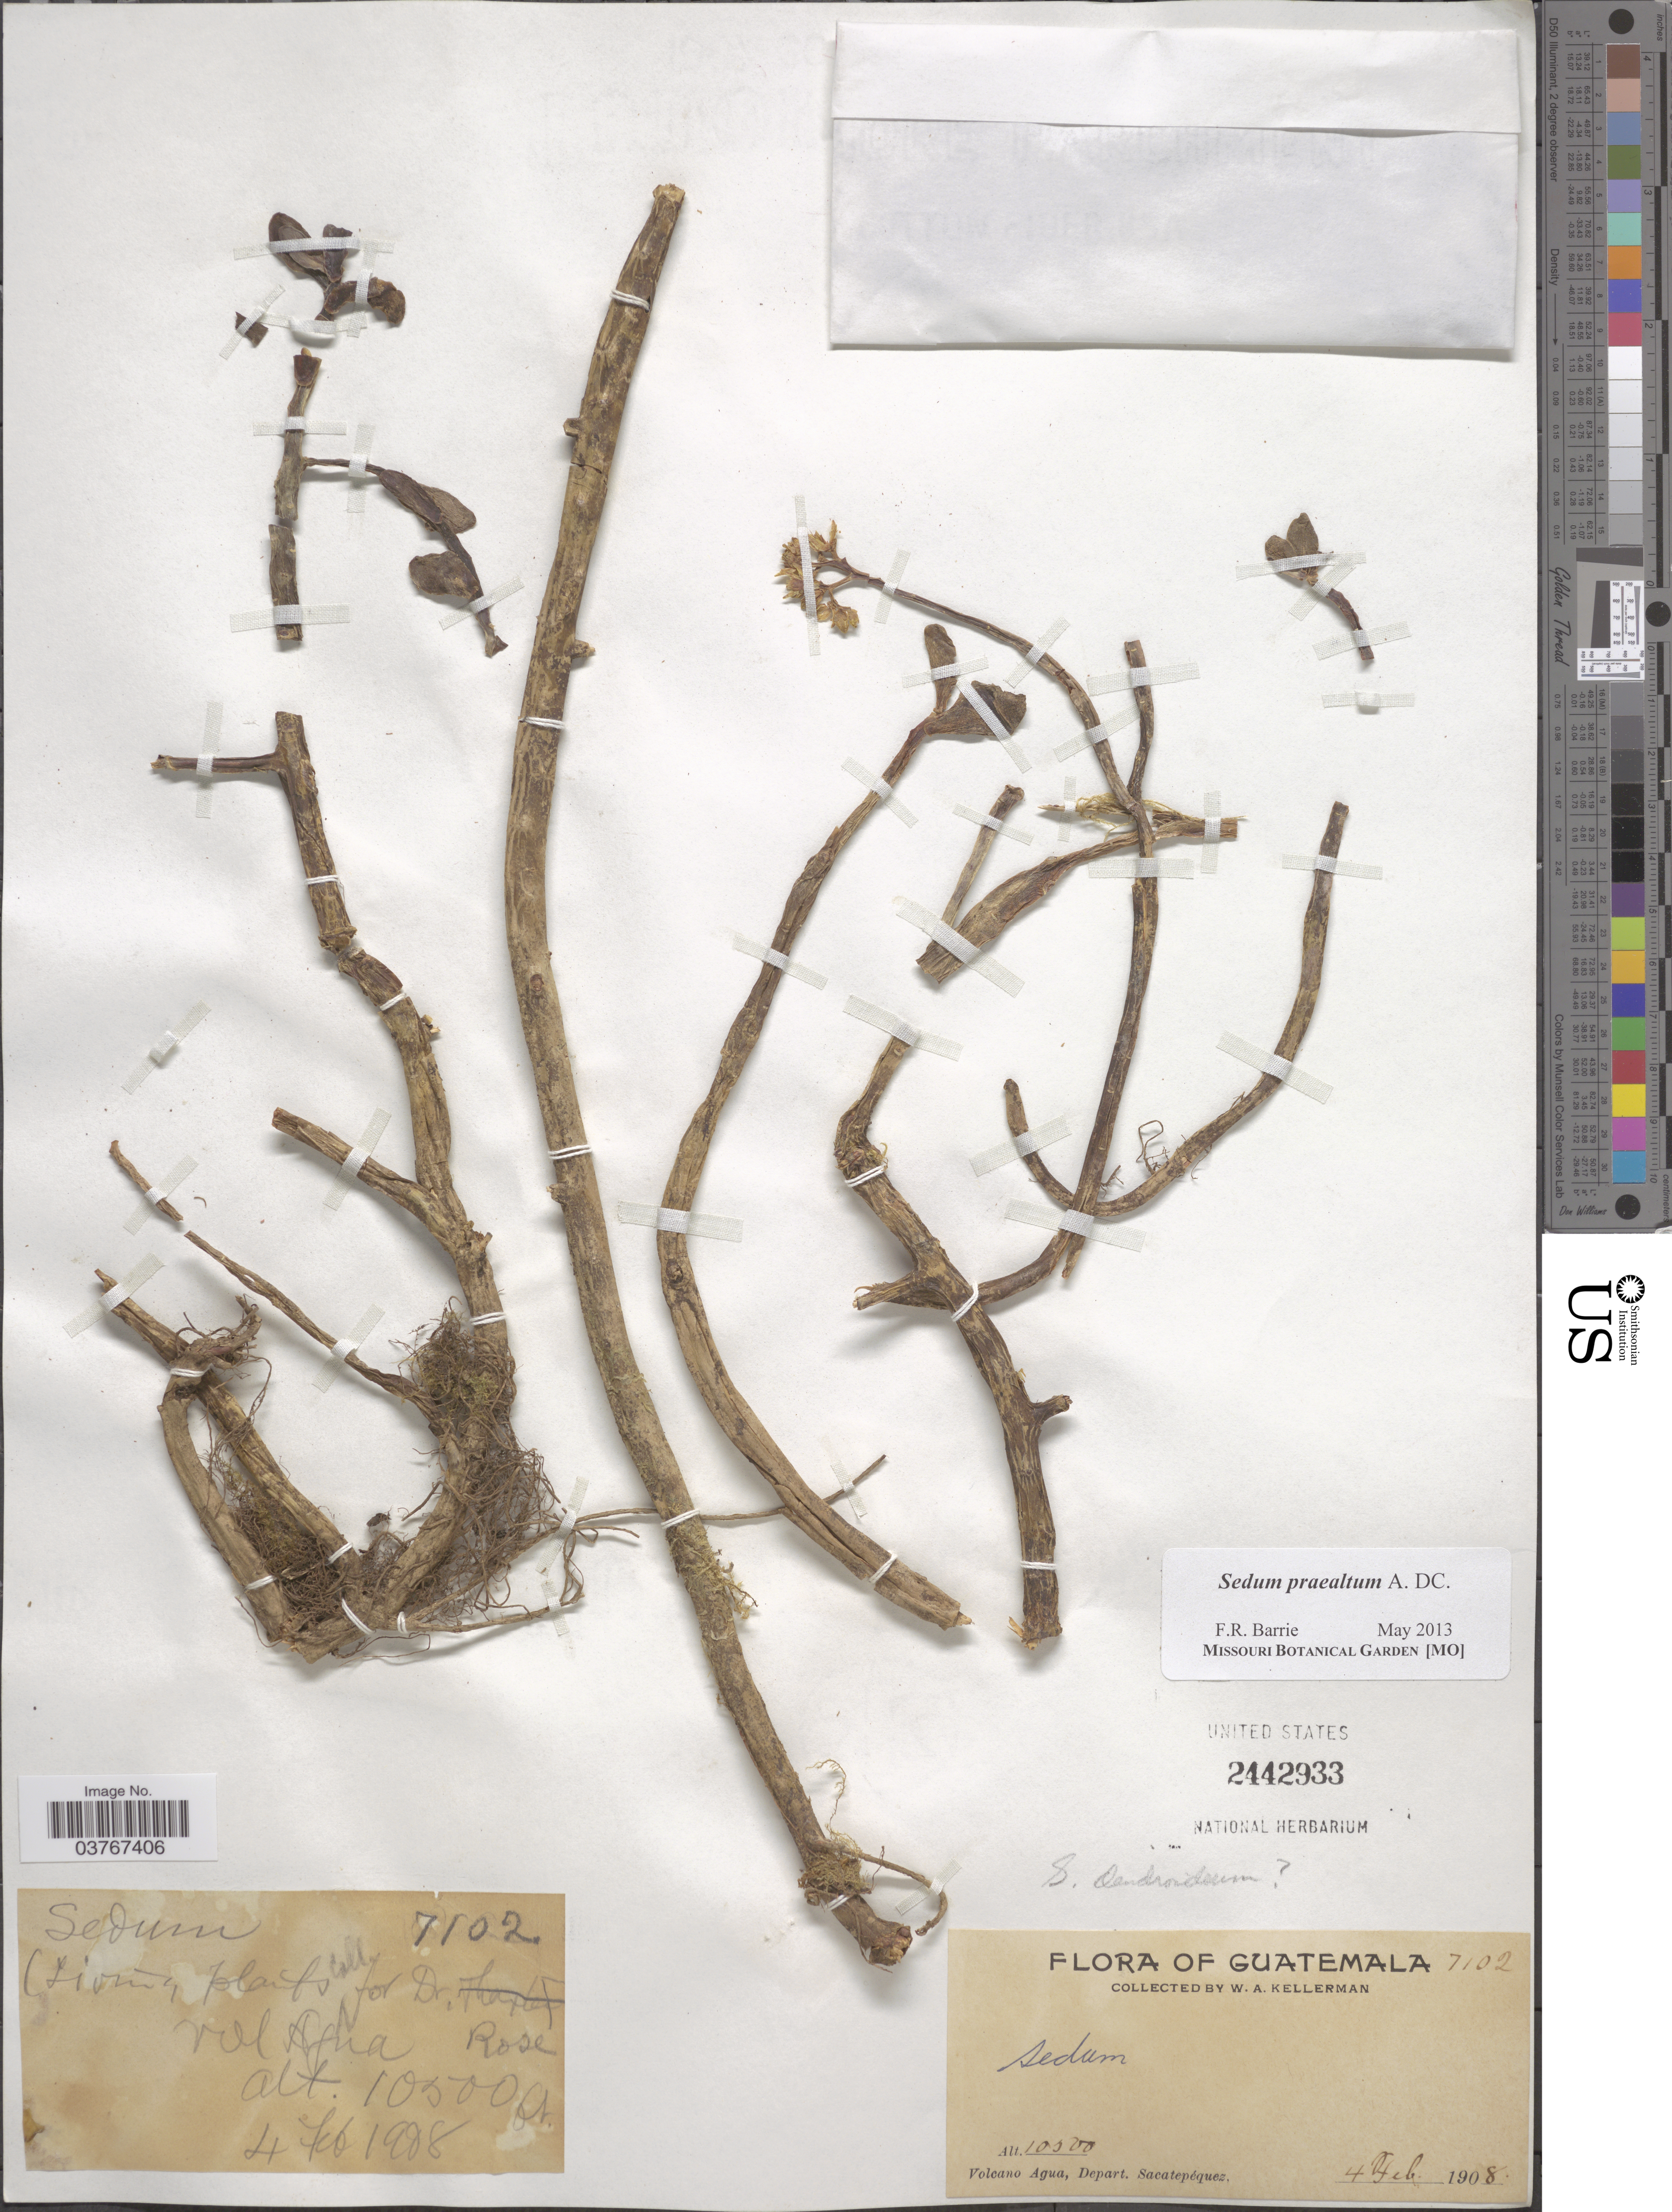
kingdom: Plantae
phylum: Tracheophyta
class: Magnoliopsida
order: Saxifragales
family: Crassulaceae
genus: Sedum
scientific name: Sedum praealtum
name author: A. DC.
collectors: W. Kellerman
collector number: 7102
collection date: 1908-02-04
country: Guatemala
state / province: Sacatepequez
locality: Volcano Agua, Depart. Sacatepéquez.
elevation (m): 3200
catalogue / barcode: US 2442933